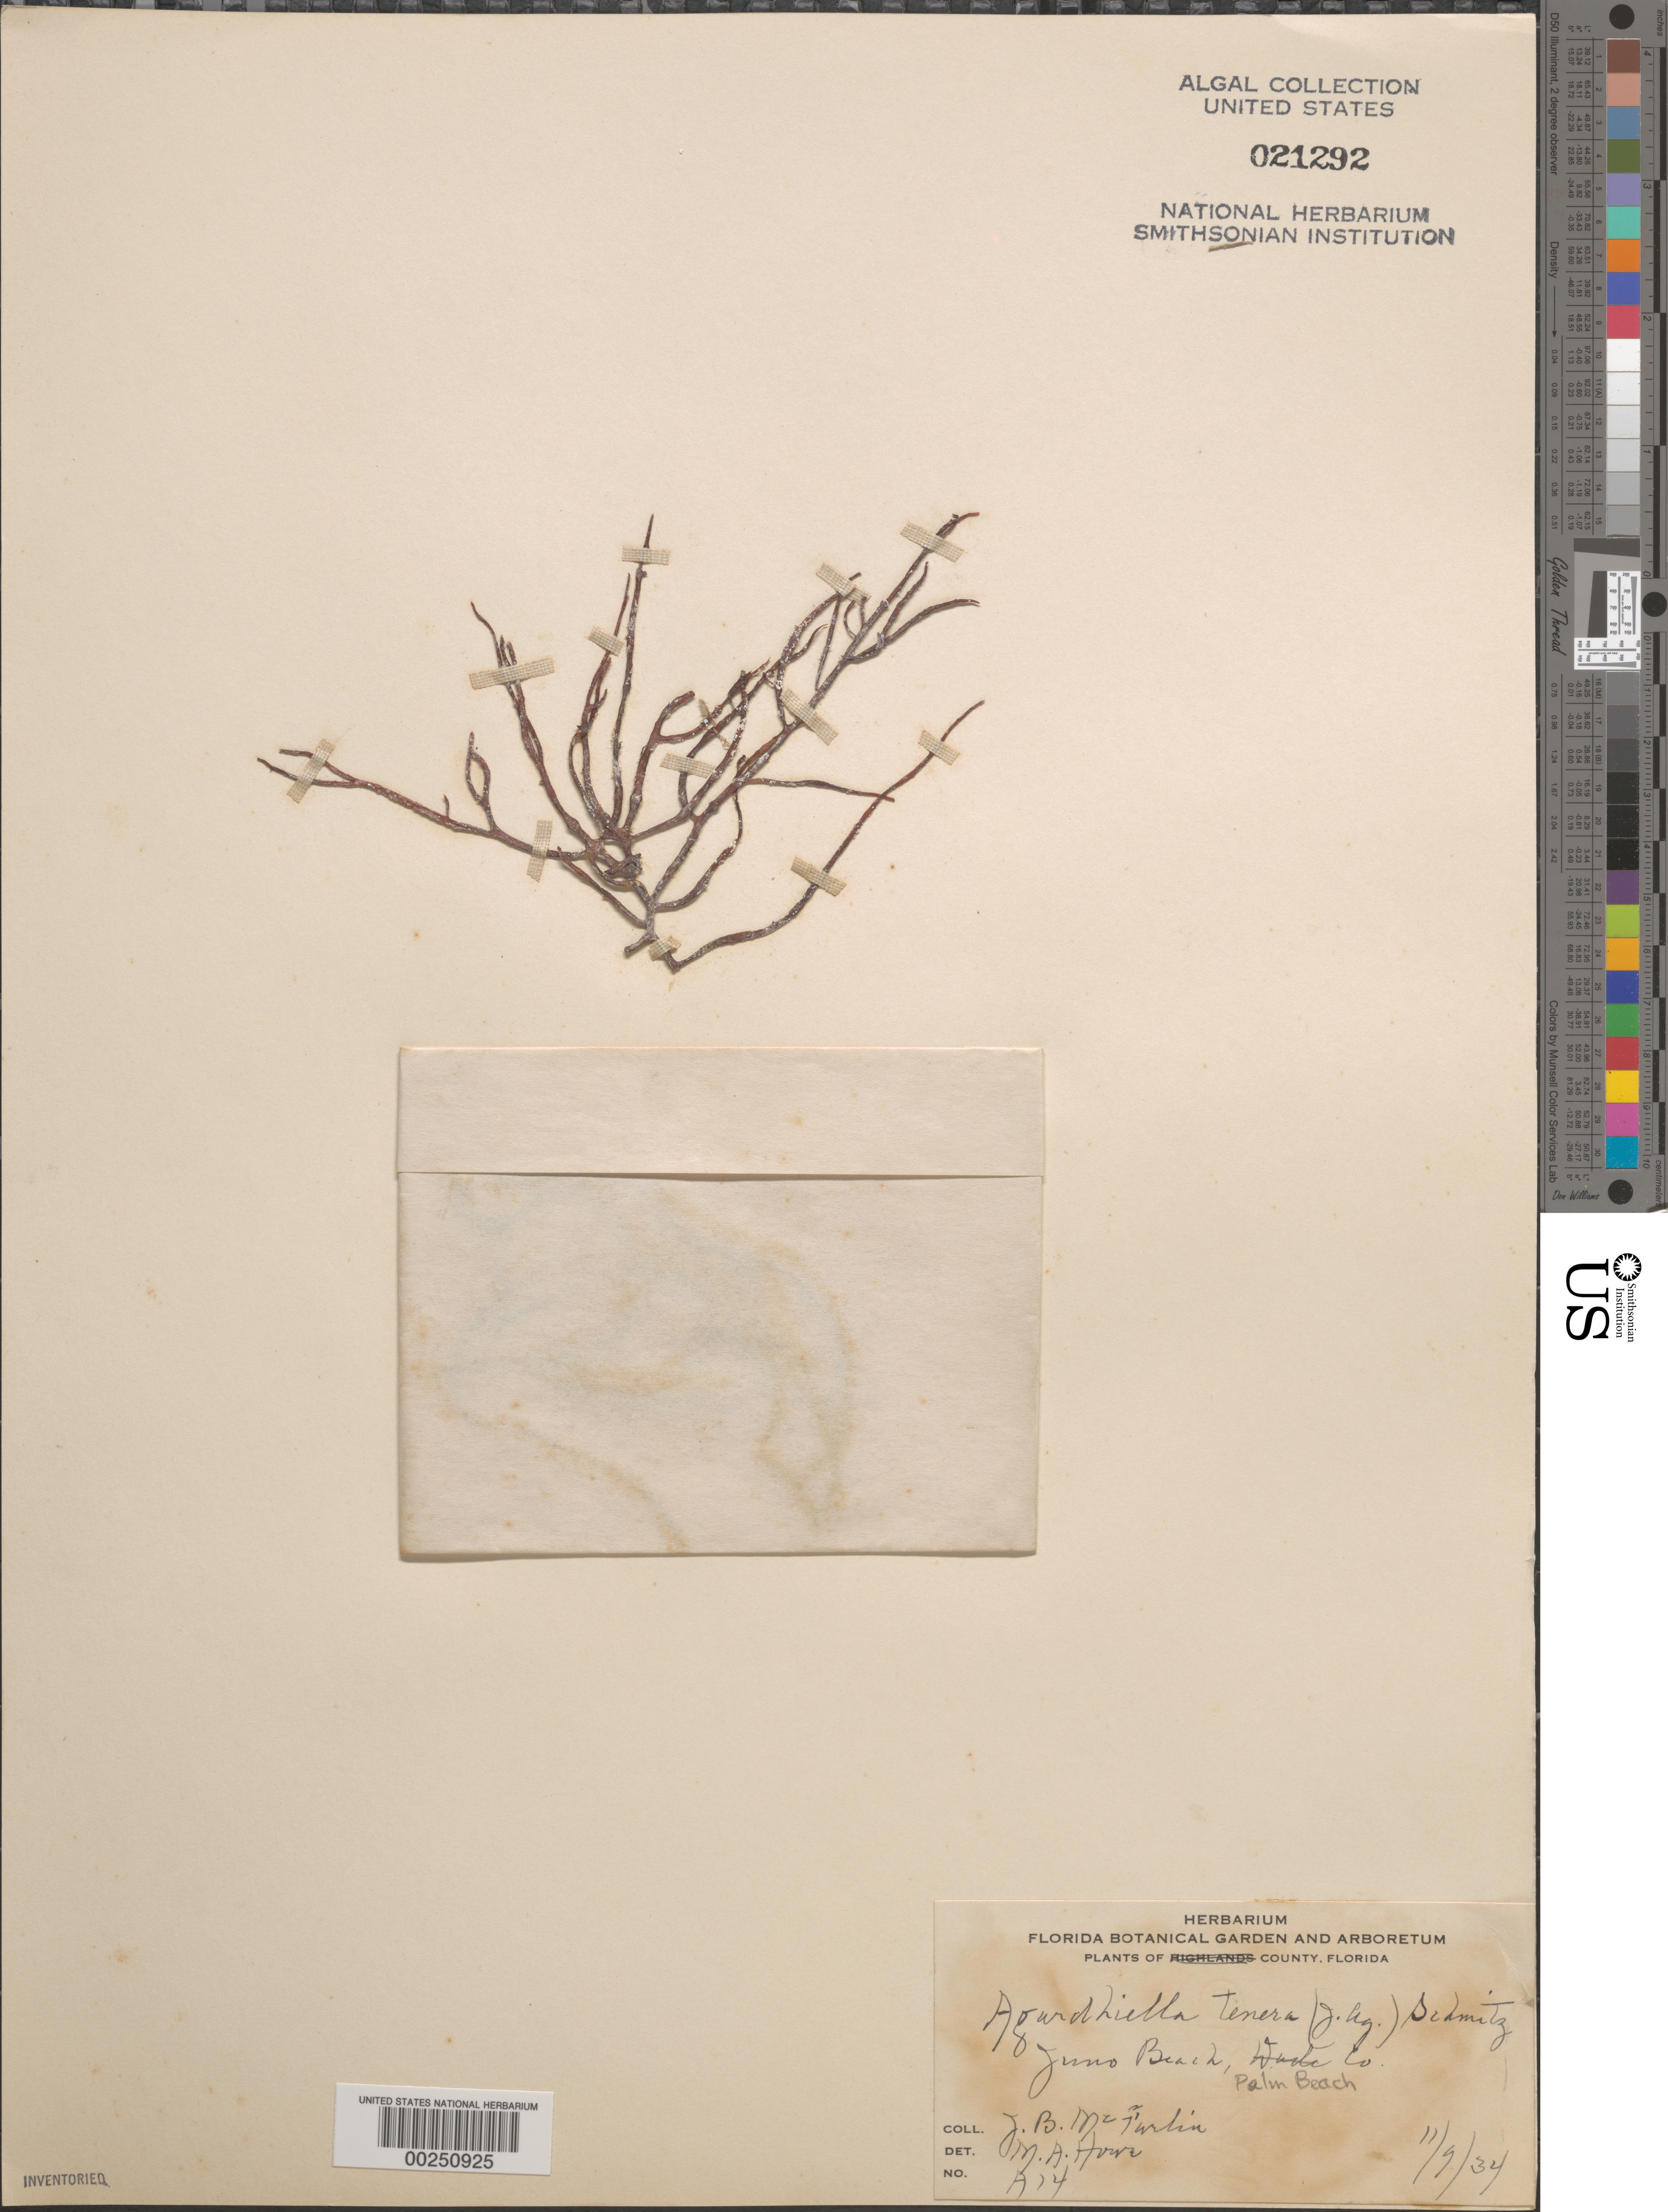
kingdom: Plantae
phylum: Rhodophyta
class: Florideophyceae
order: Gigartinales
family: Solieriaceae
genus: Agardhiella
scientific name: Agardhiella tenera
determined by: Howe, M. A.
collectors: J. McFarlin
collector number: A14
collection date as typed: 09 Nov 1934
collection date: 1934-11-09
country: United States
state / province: Florida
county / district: Palm Beach County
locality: Juno Beach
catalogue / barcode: US 21292